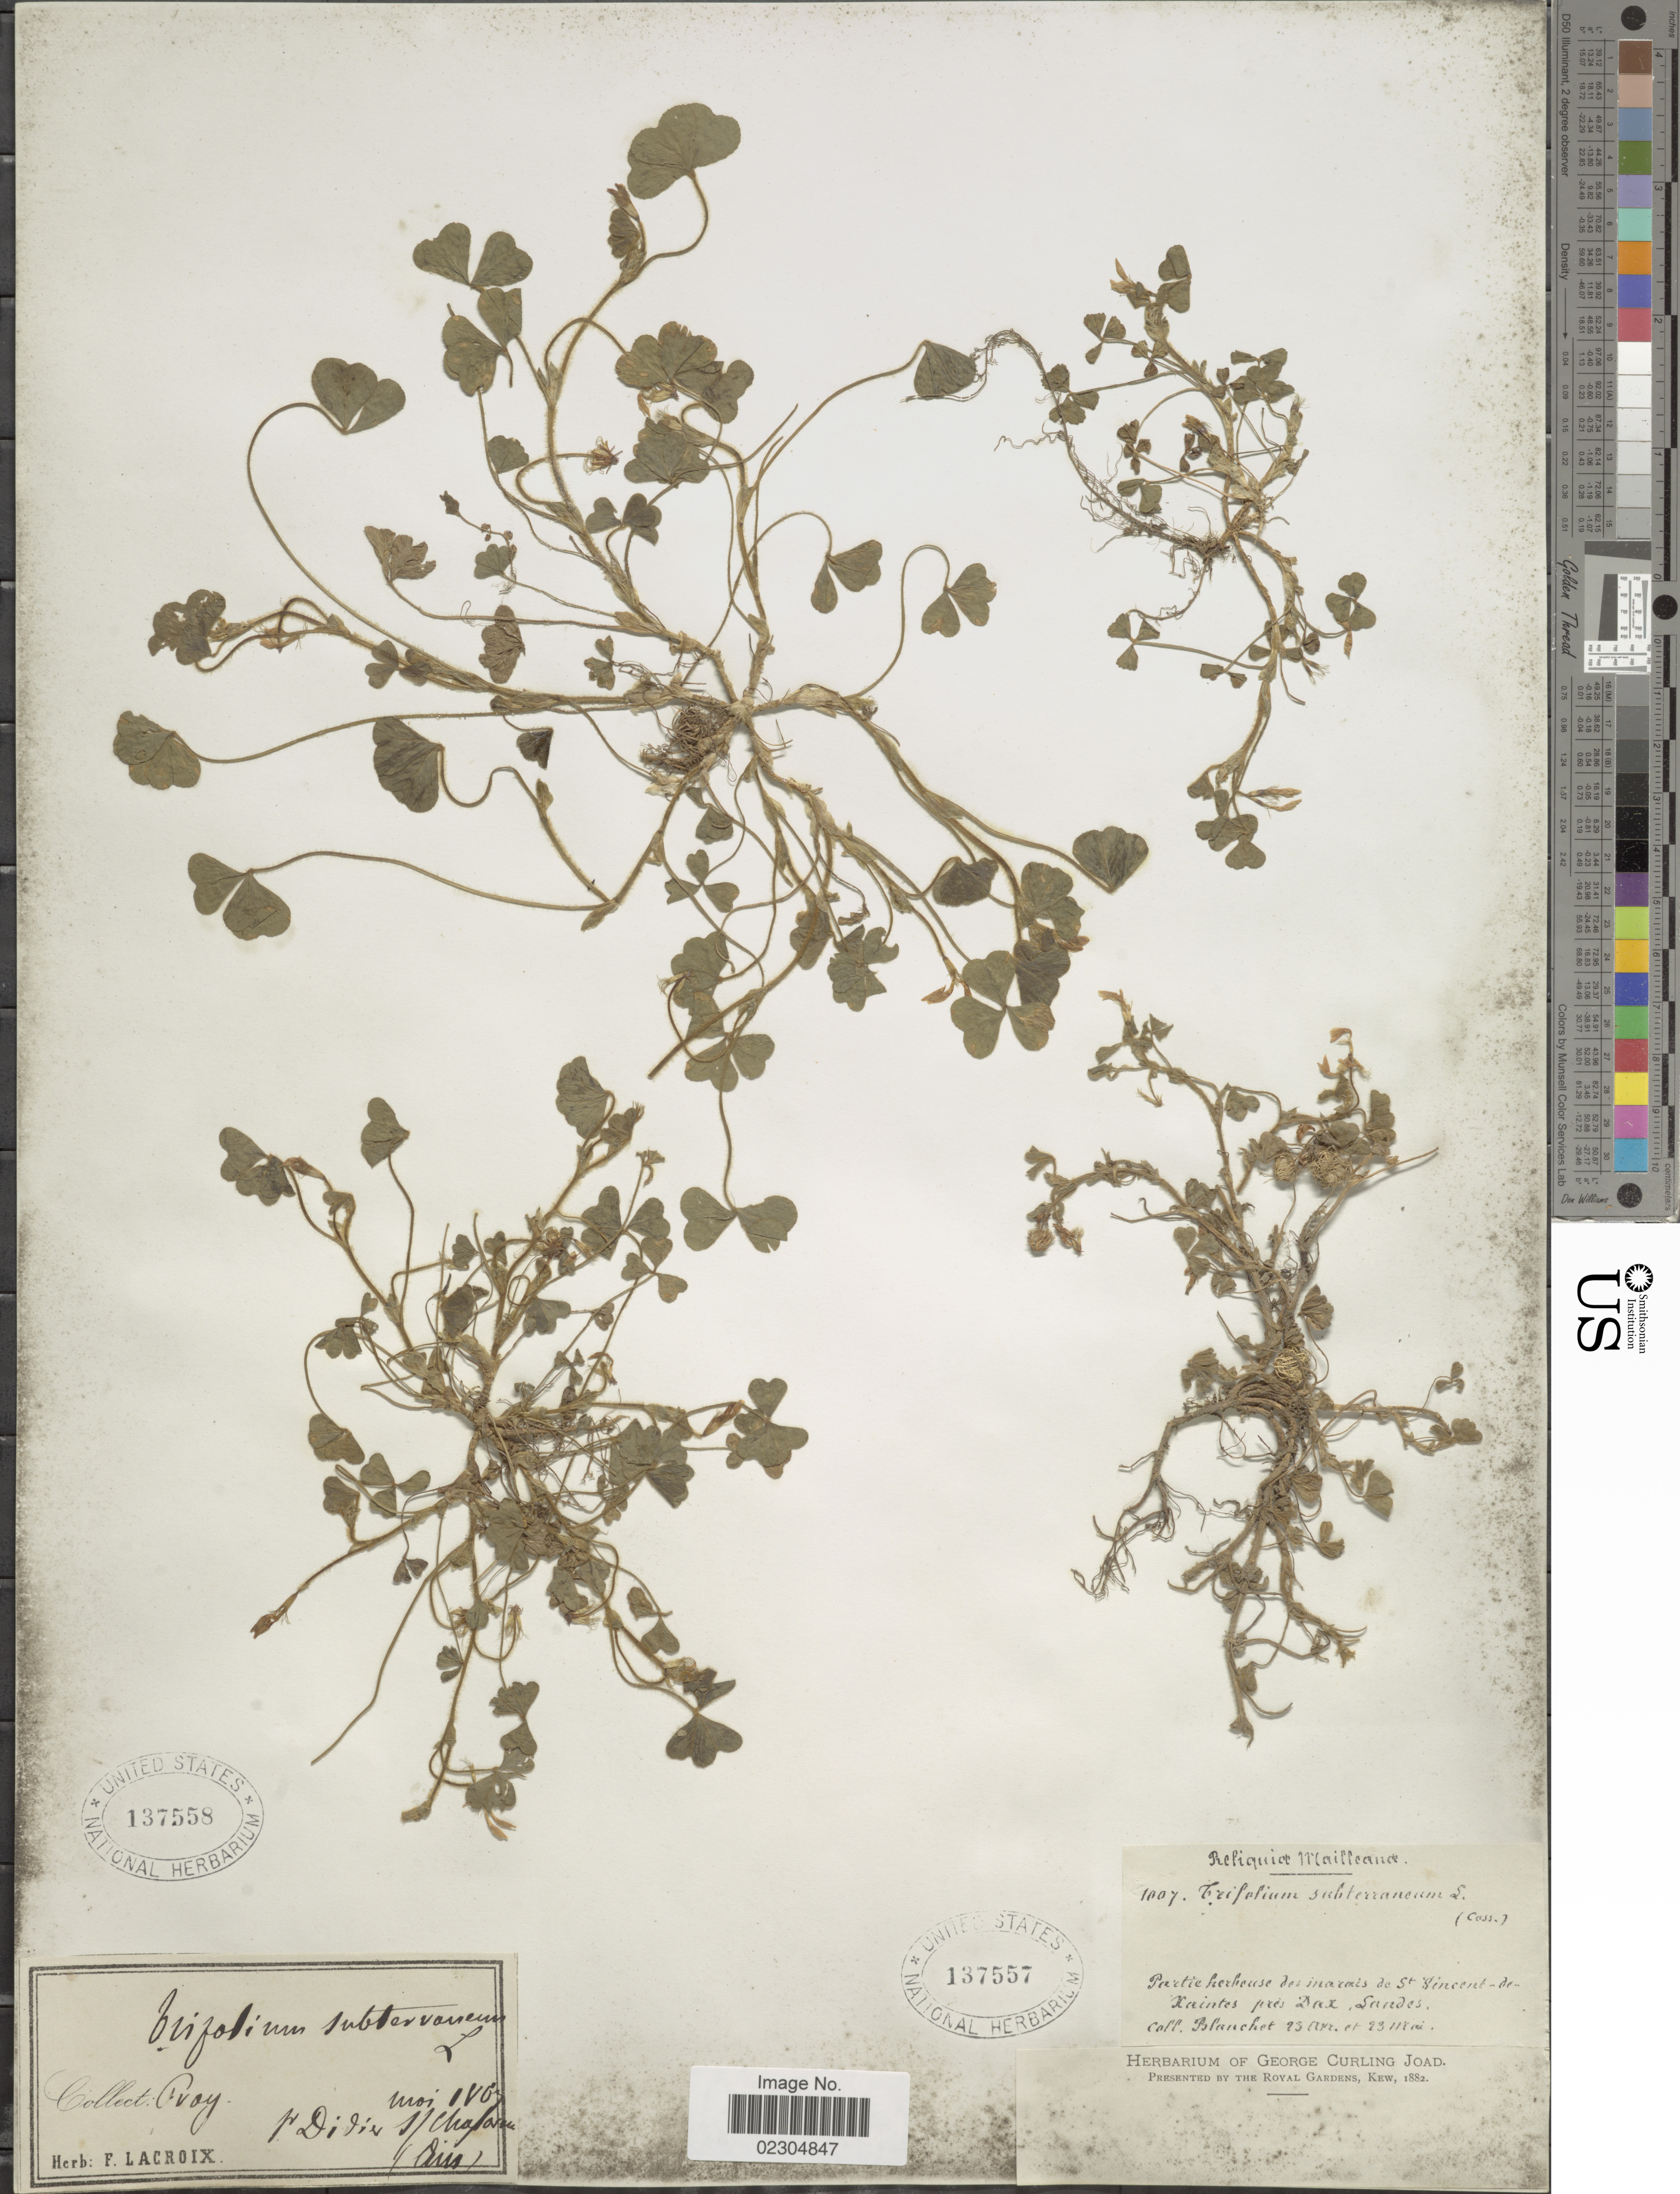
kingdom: Plantae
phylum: Tracheophyta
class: Magnoliopsida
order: Fabales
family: Fabaceae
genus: Trifolium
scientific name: Trifolium subterraneum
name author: L.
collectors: Pvoy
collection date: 1867-05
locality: Pr. Didiz s/chapriu (Oiss) [interpreted]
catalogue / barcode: US 137558-2